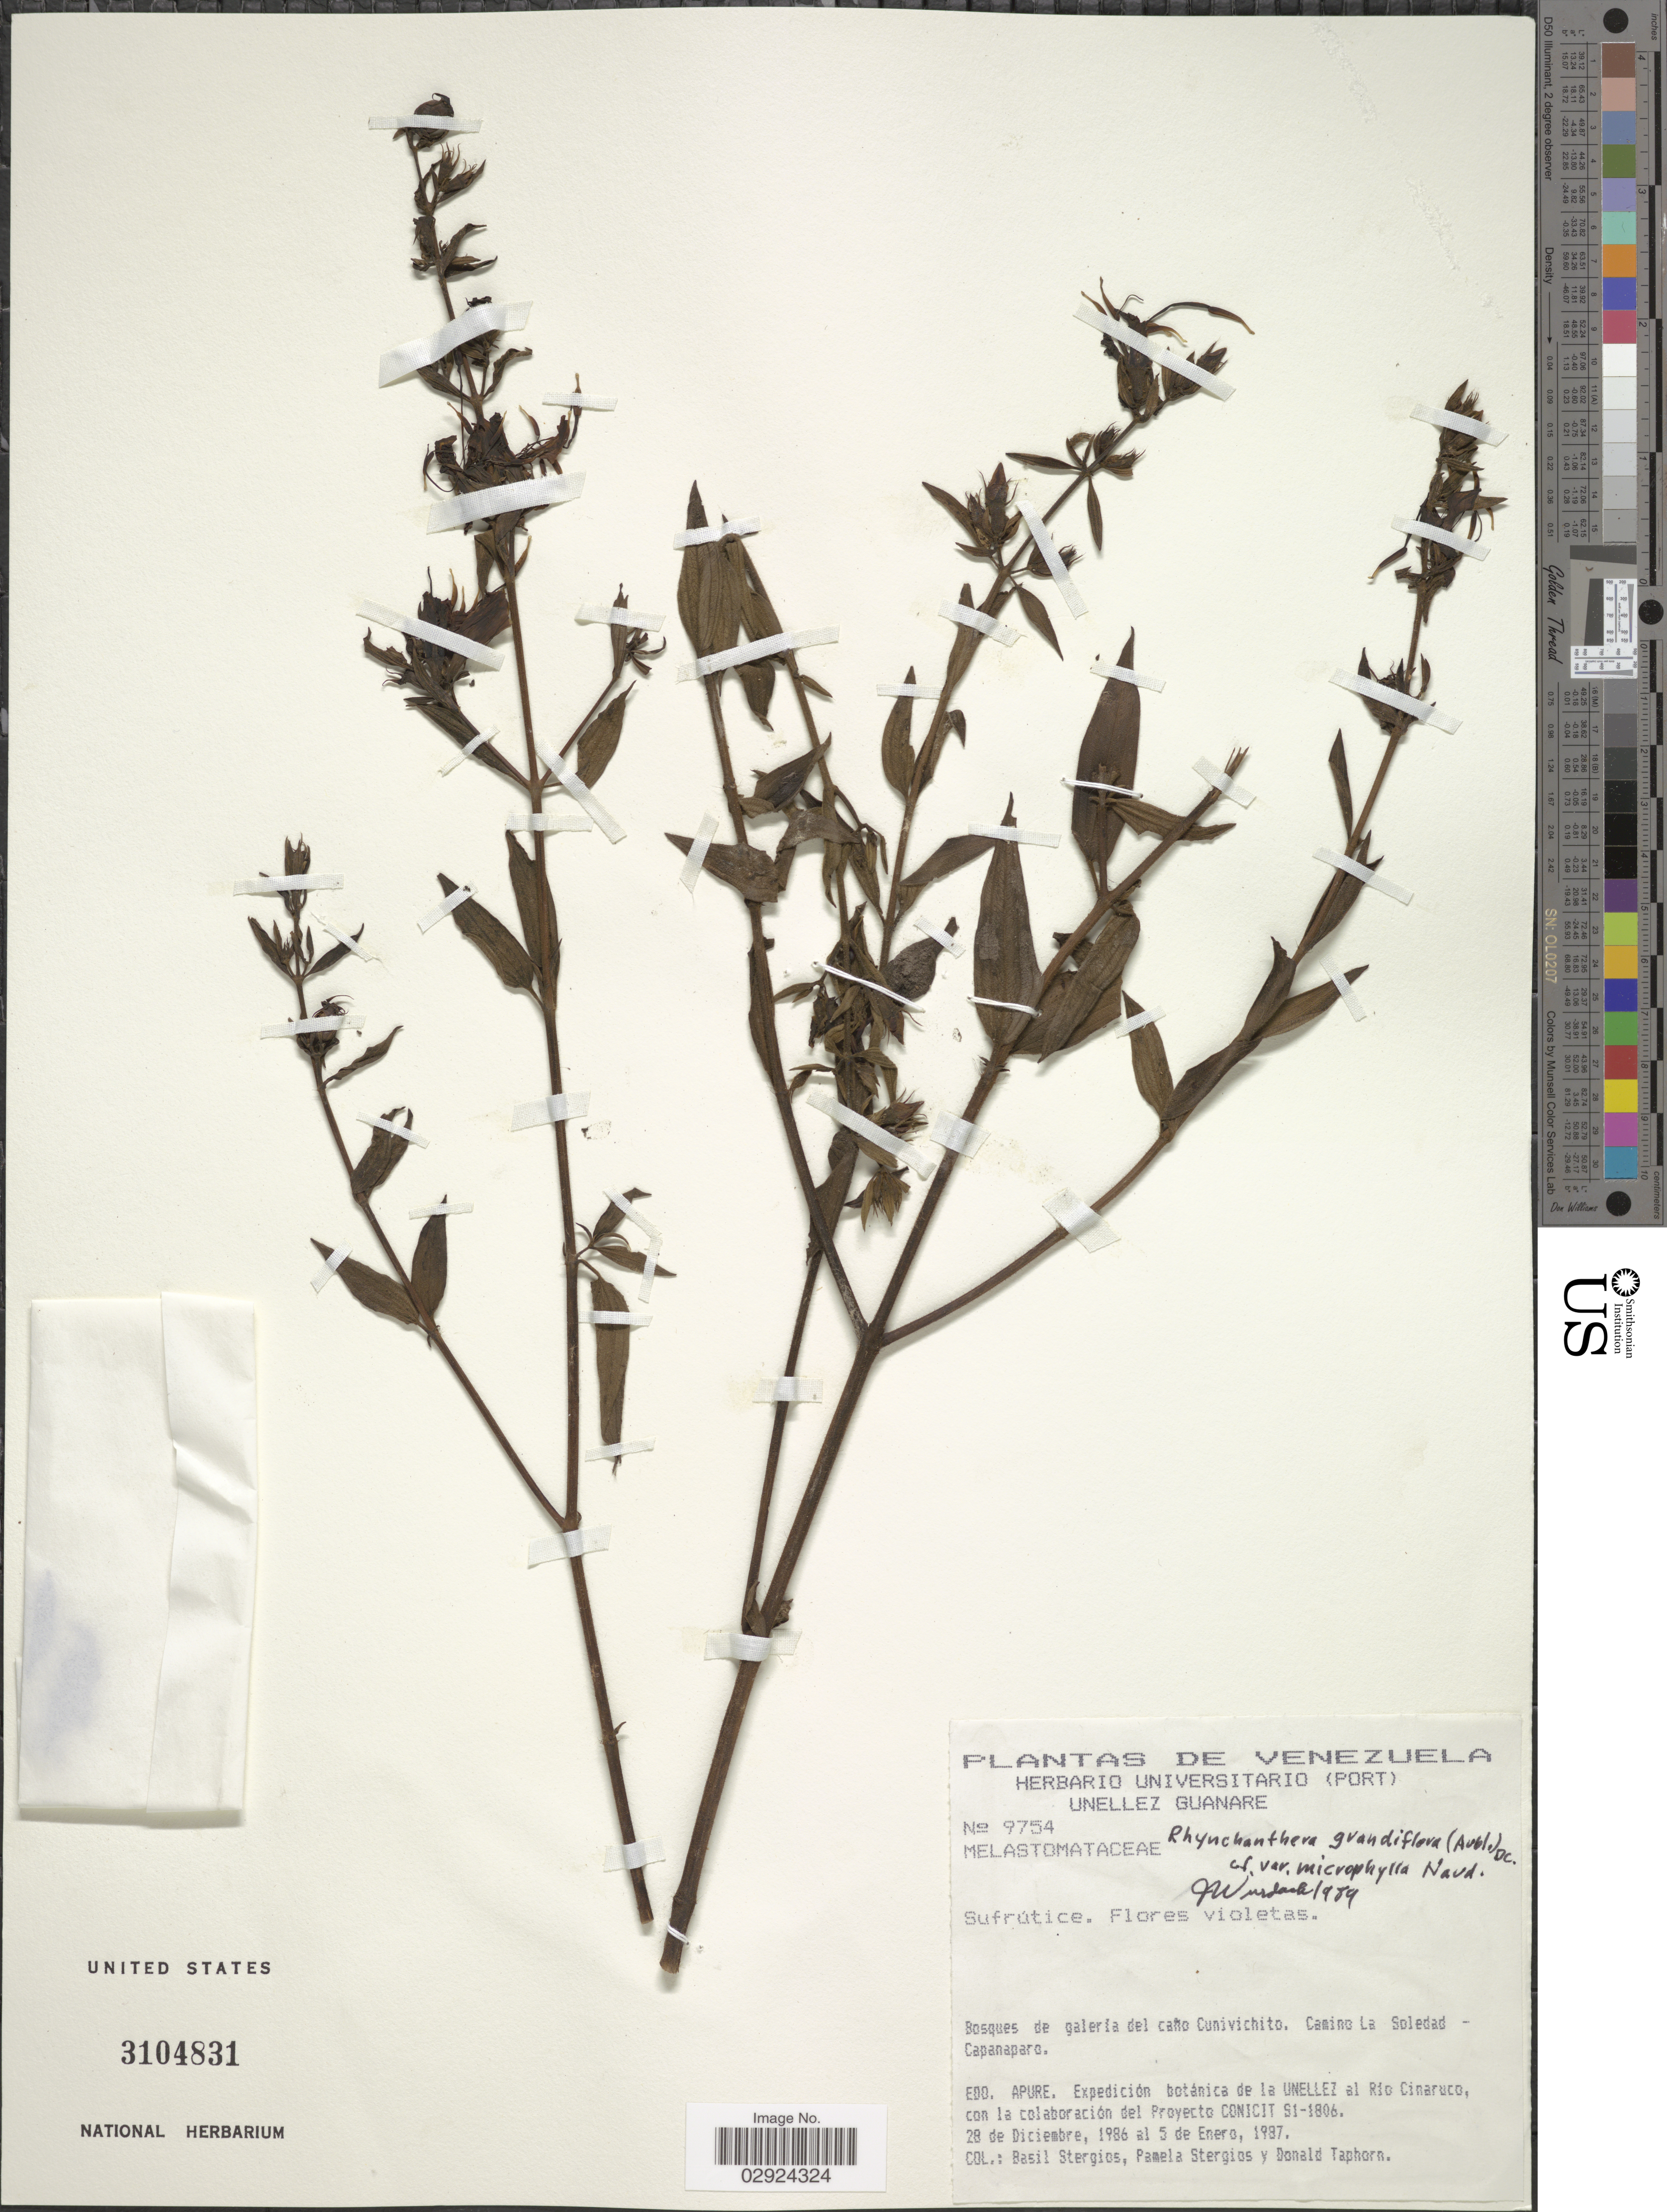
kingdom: Plantae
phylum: Tracheophyta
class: Magnoliopsida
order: Myrtales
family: Melastomataceae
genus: Rhynchanthera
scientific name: Rhynchanthera grandiflora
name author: (Aubl.) DC.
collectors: B. G. Stergios, P. Stergios & D. Taphorn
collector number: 9754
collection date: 1986-12-28/1987-01-05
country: Venezuela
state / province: Apure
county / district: Pedro Camejo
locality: Caño Cunivichito, Camino La Soledad Capanaparo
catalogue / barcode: US 3104831